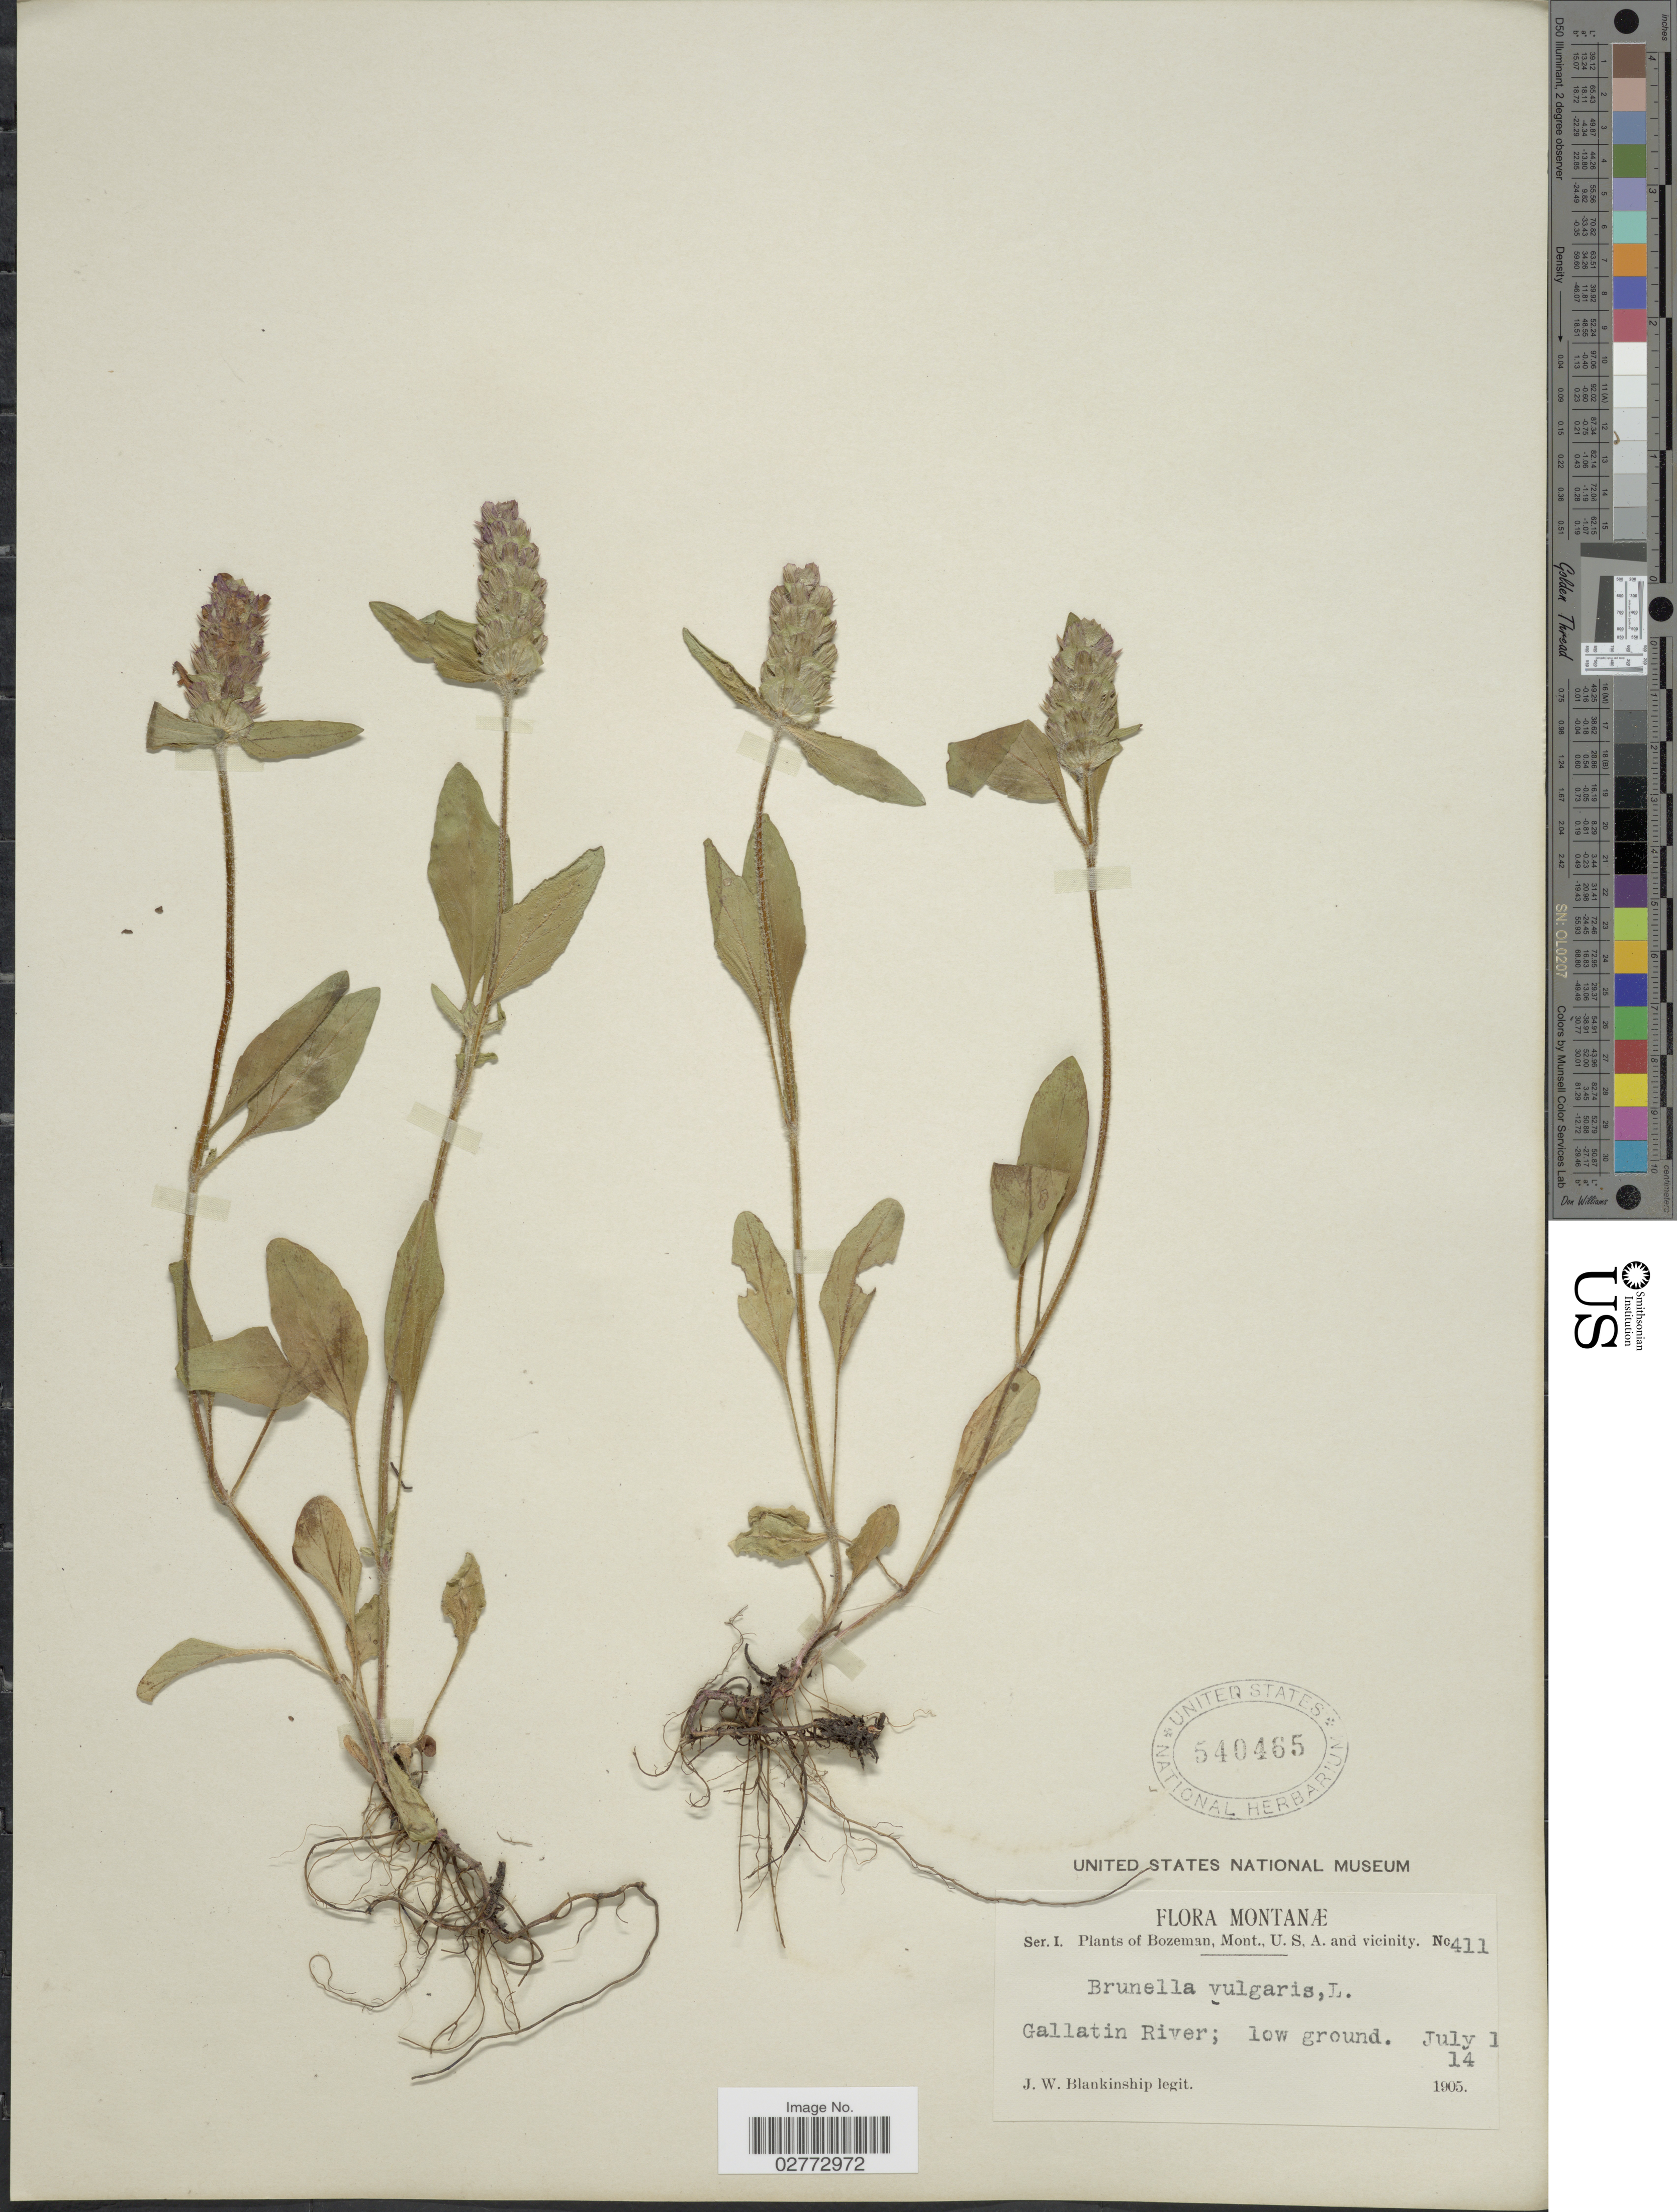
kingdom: Plantae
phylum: Tracheophyta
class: Magnoliopsida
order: Lamiales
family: Lamiaceae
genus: Prunella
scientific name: Prunella vulgaris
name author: L.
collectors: J. W. Blankinship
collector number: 411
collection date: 1905-07-14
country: United States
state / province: Montana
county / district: Gallatin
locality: Bozeman, Gallatin River.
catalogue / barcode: US 540465